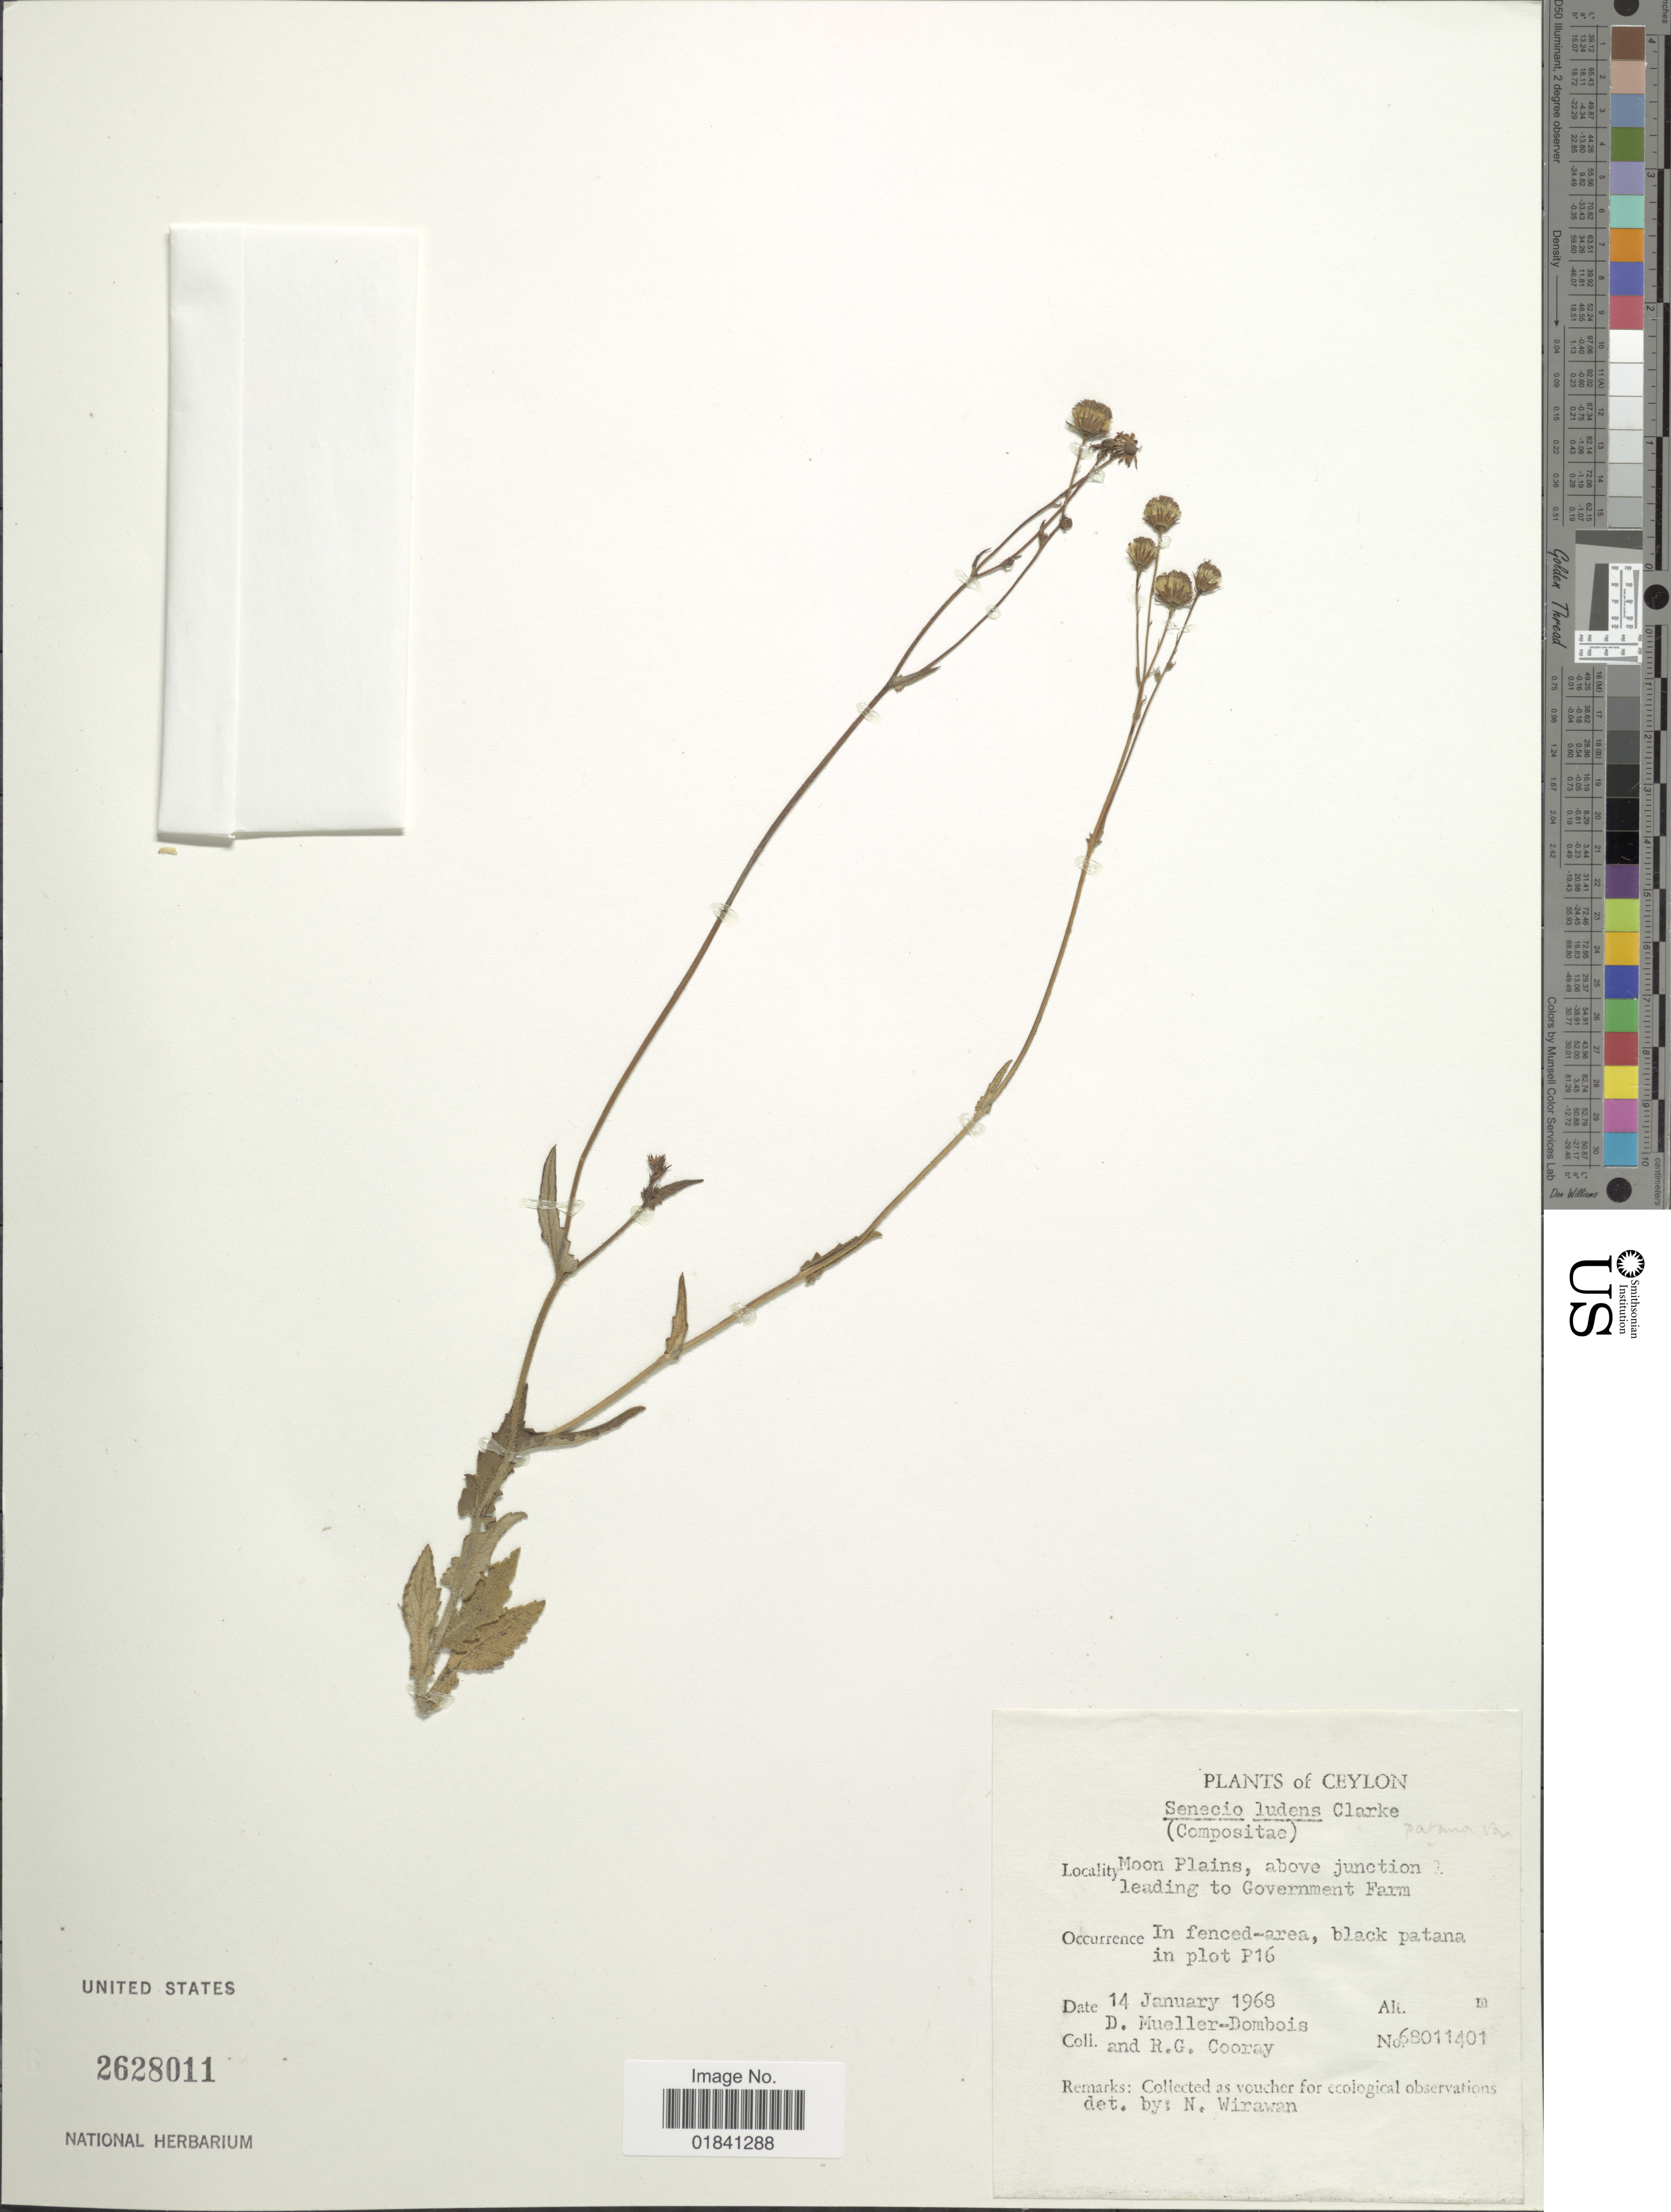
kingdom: Plantae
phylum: Tracheophyta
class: Magnoliopsida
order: Asterales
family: Asteraceae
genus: Senecio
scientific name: Senecio ludens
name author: Clarke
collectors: D. Mueller-Dombois & R. Cooray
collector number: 68011401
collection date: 1968-01-14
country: Sri Lanka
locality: Ceylon, Moon Plains near Nuwara Eliya at junction leading to Goverment Farm, Occurrence: Fenced-in black patana in plot P16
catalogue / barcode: US 2628011